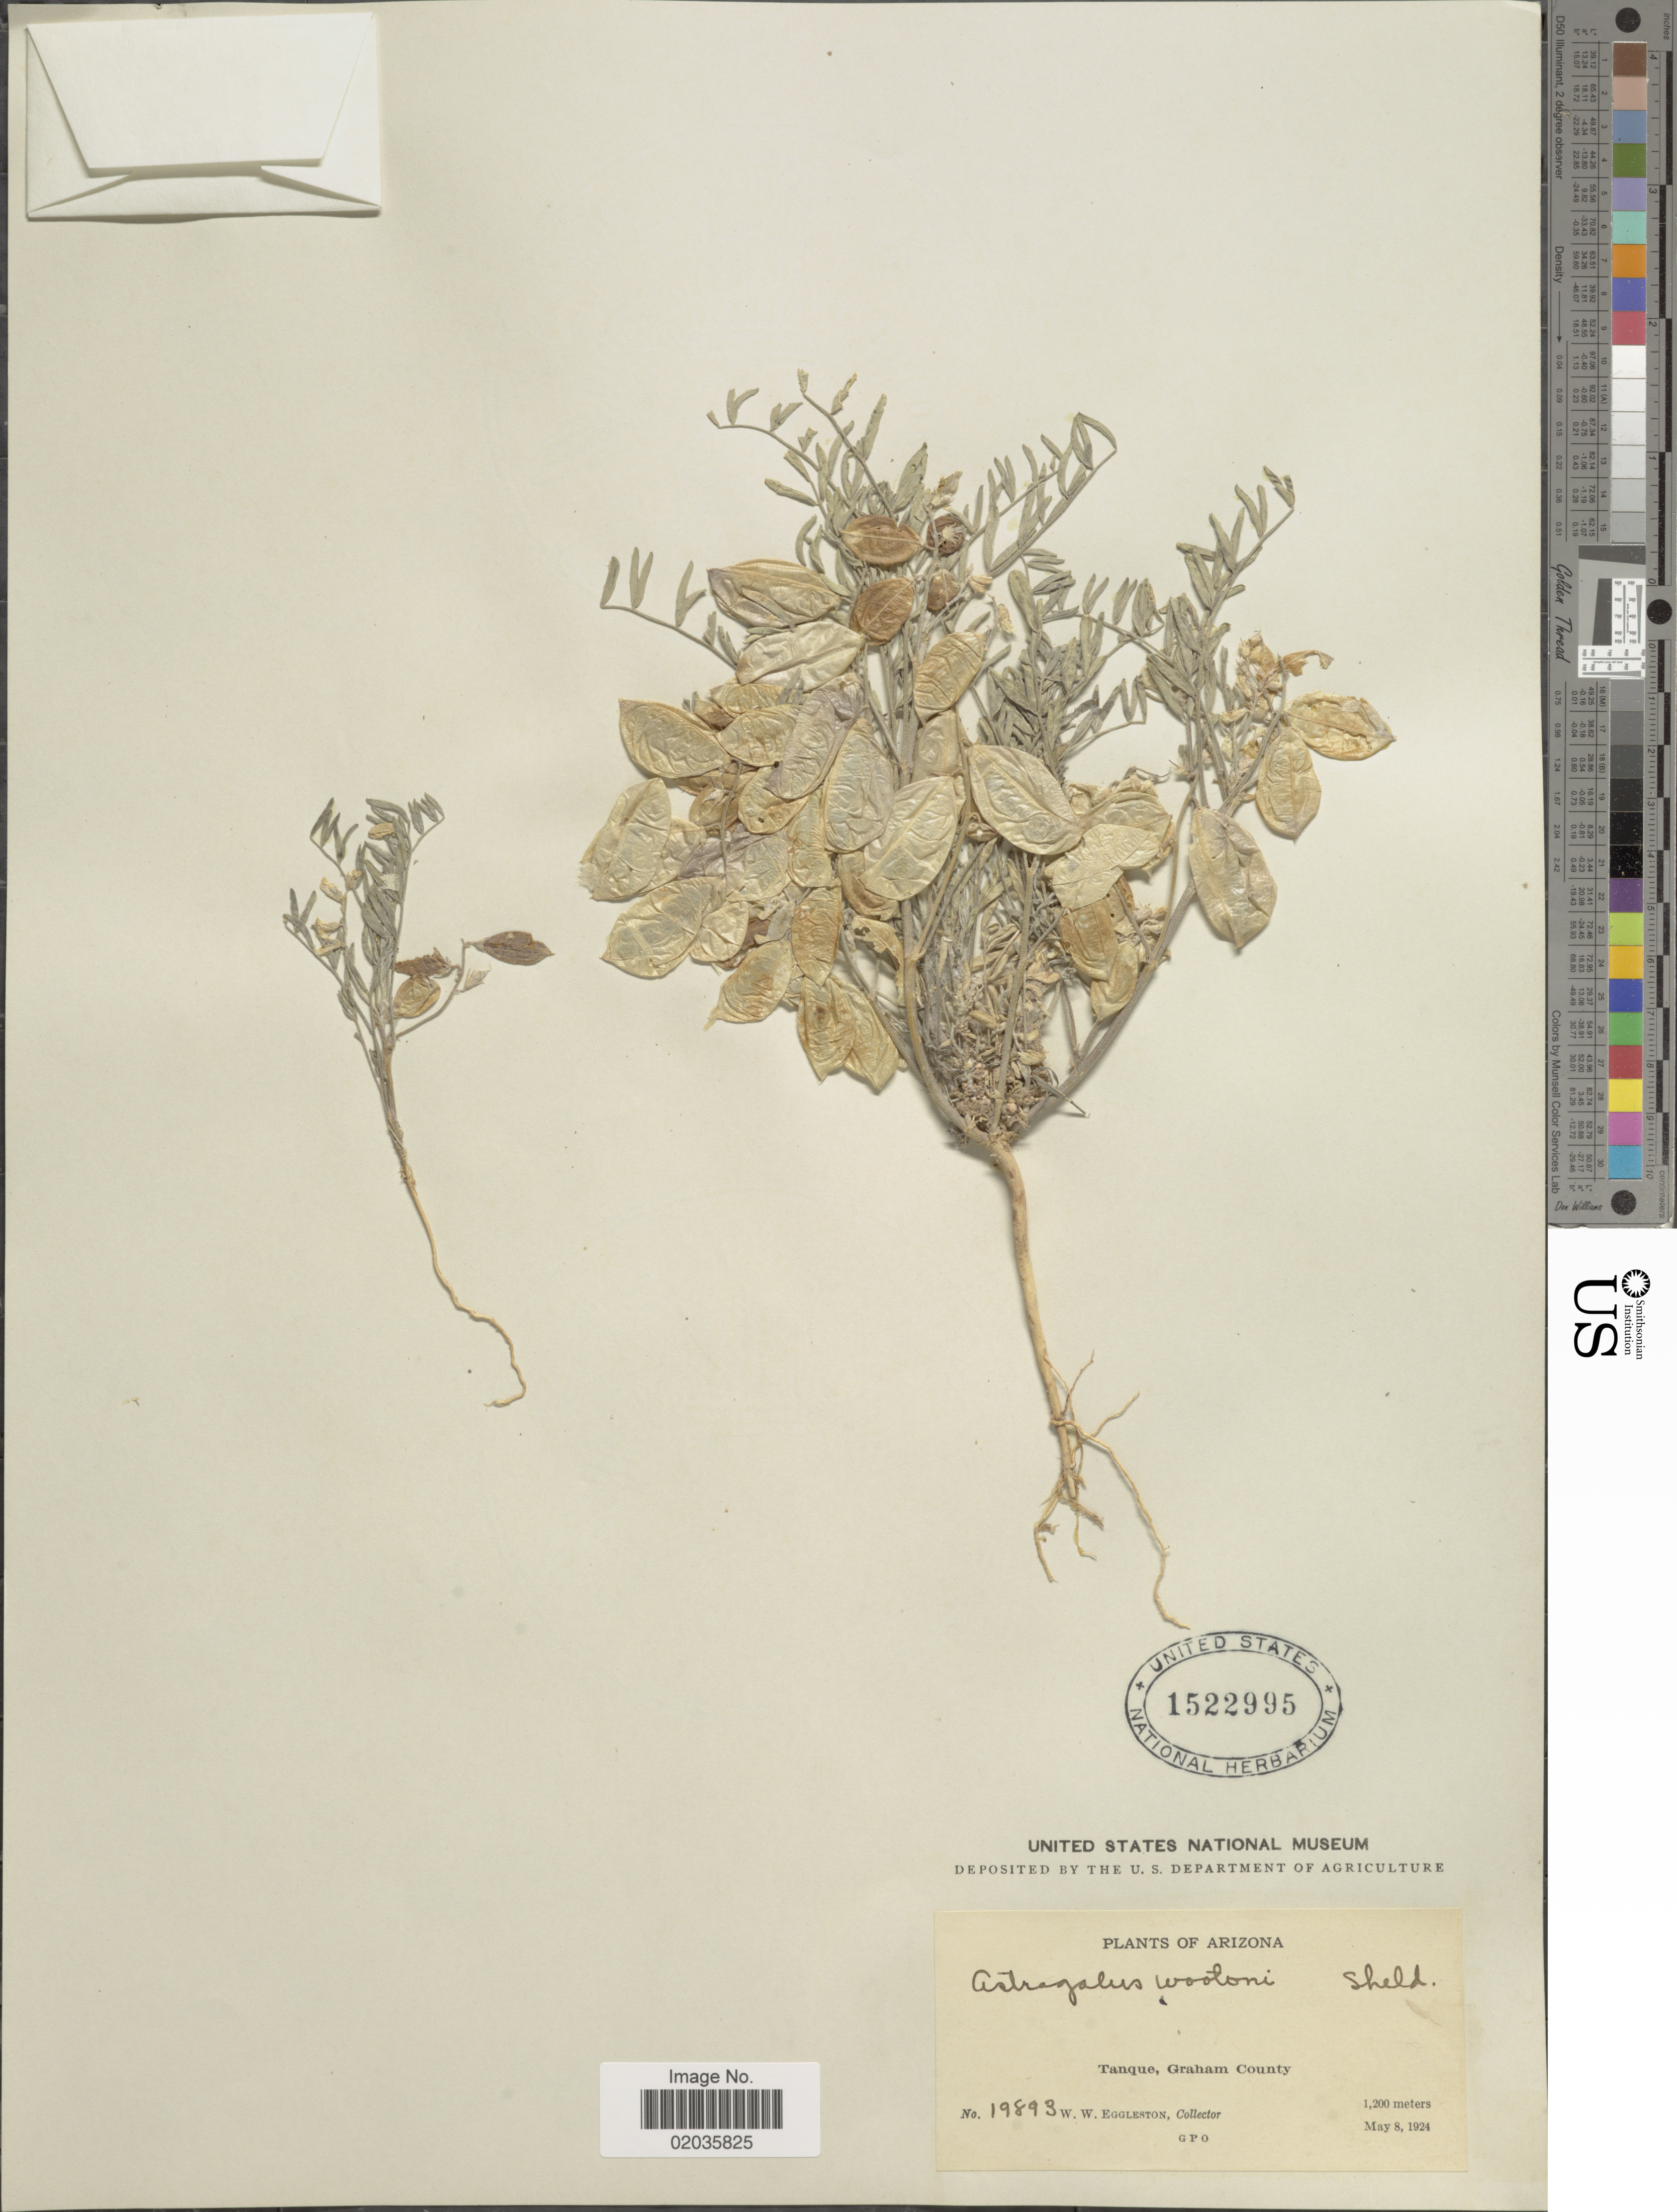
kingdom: Plantae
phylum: Tracheophyta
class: Magnoliopsida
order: Fabales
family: Fabaceae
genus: Astragalus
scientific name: Astragalus wootonii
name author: E. Sheld.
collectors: W. W. Eggleston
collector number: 19893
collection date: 1924-05-08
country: United States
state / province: Arizona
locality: Tanque, Graham County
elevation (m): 1200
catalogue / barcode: US 1522995